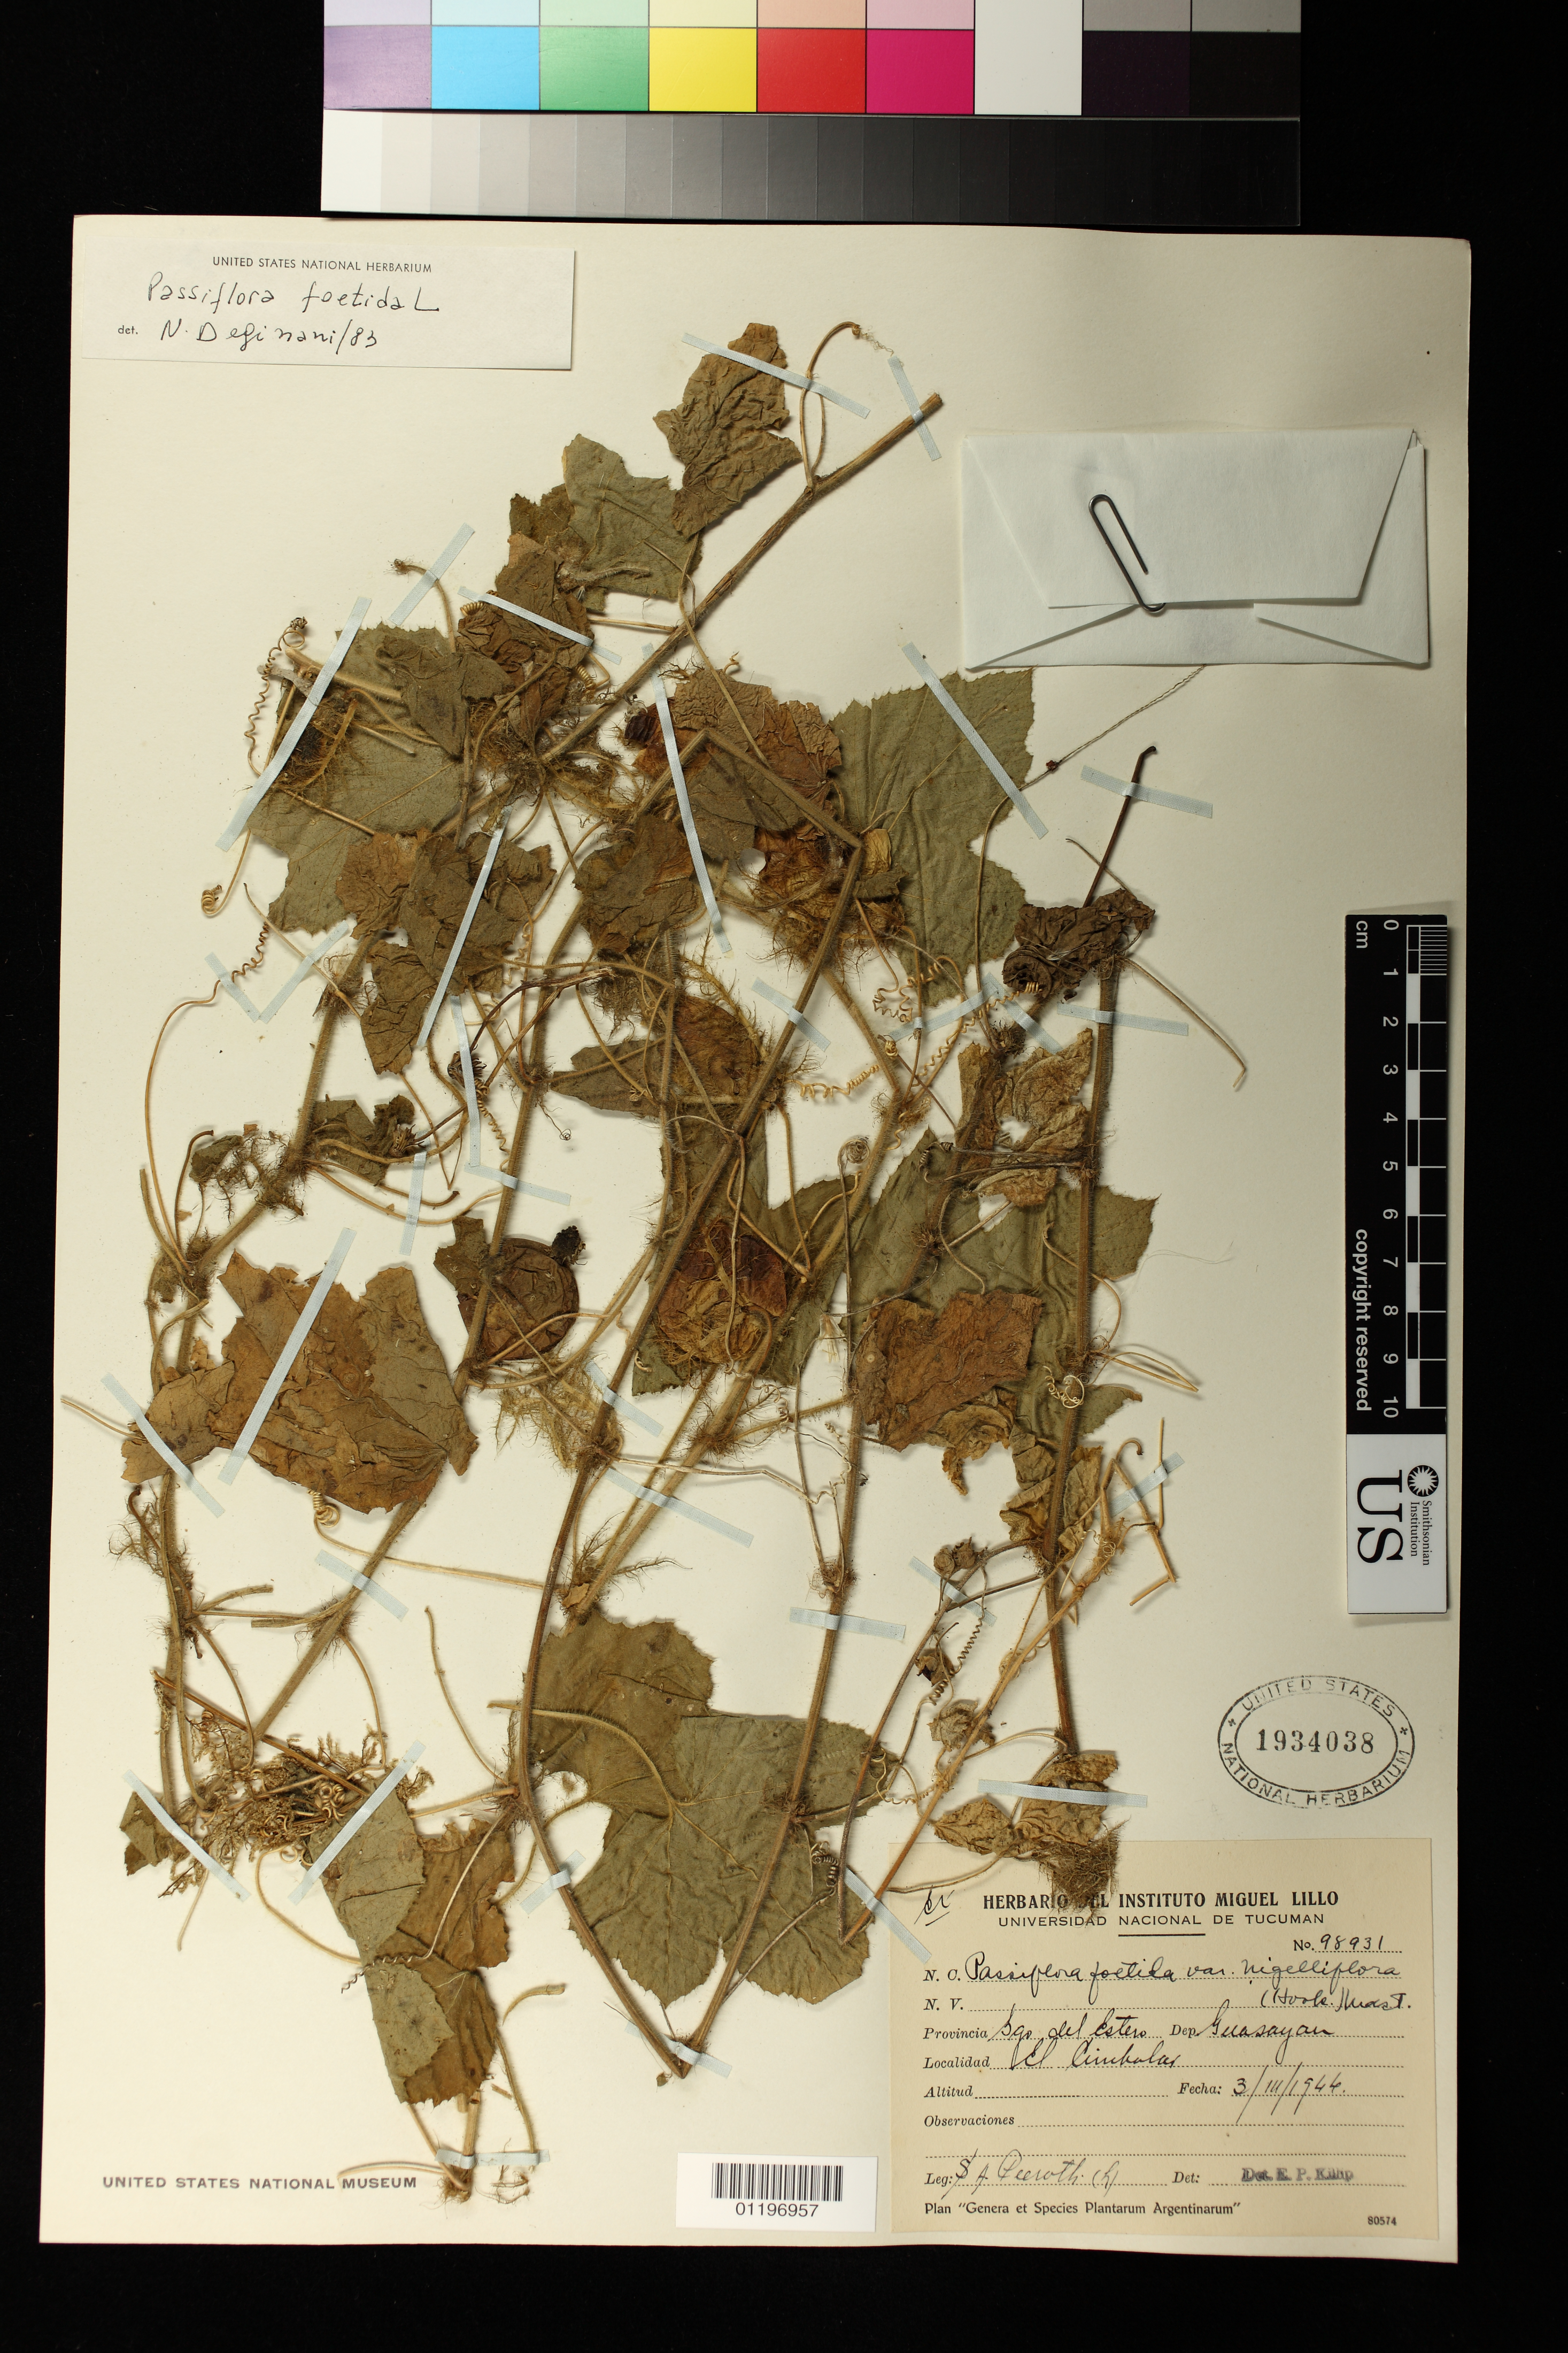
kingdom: Plantae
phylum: Tracheophyta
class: Magnoliopsida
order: Malpighiales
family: Passifloraceae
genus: Passiflora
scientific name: Passiflora foetida var. nigelliflora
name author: (Hook.) Mast.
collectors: S. A. Pierotti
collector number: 98931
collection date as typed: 03 Mar 1944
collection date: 1944-03-03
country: Argentina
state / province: Santiago del Estero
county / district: Guasayán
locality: Dep. Guasayan, El Cimbolar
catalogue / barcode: US 1934038